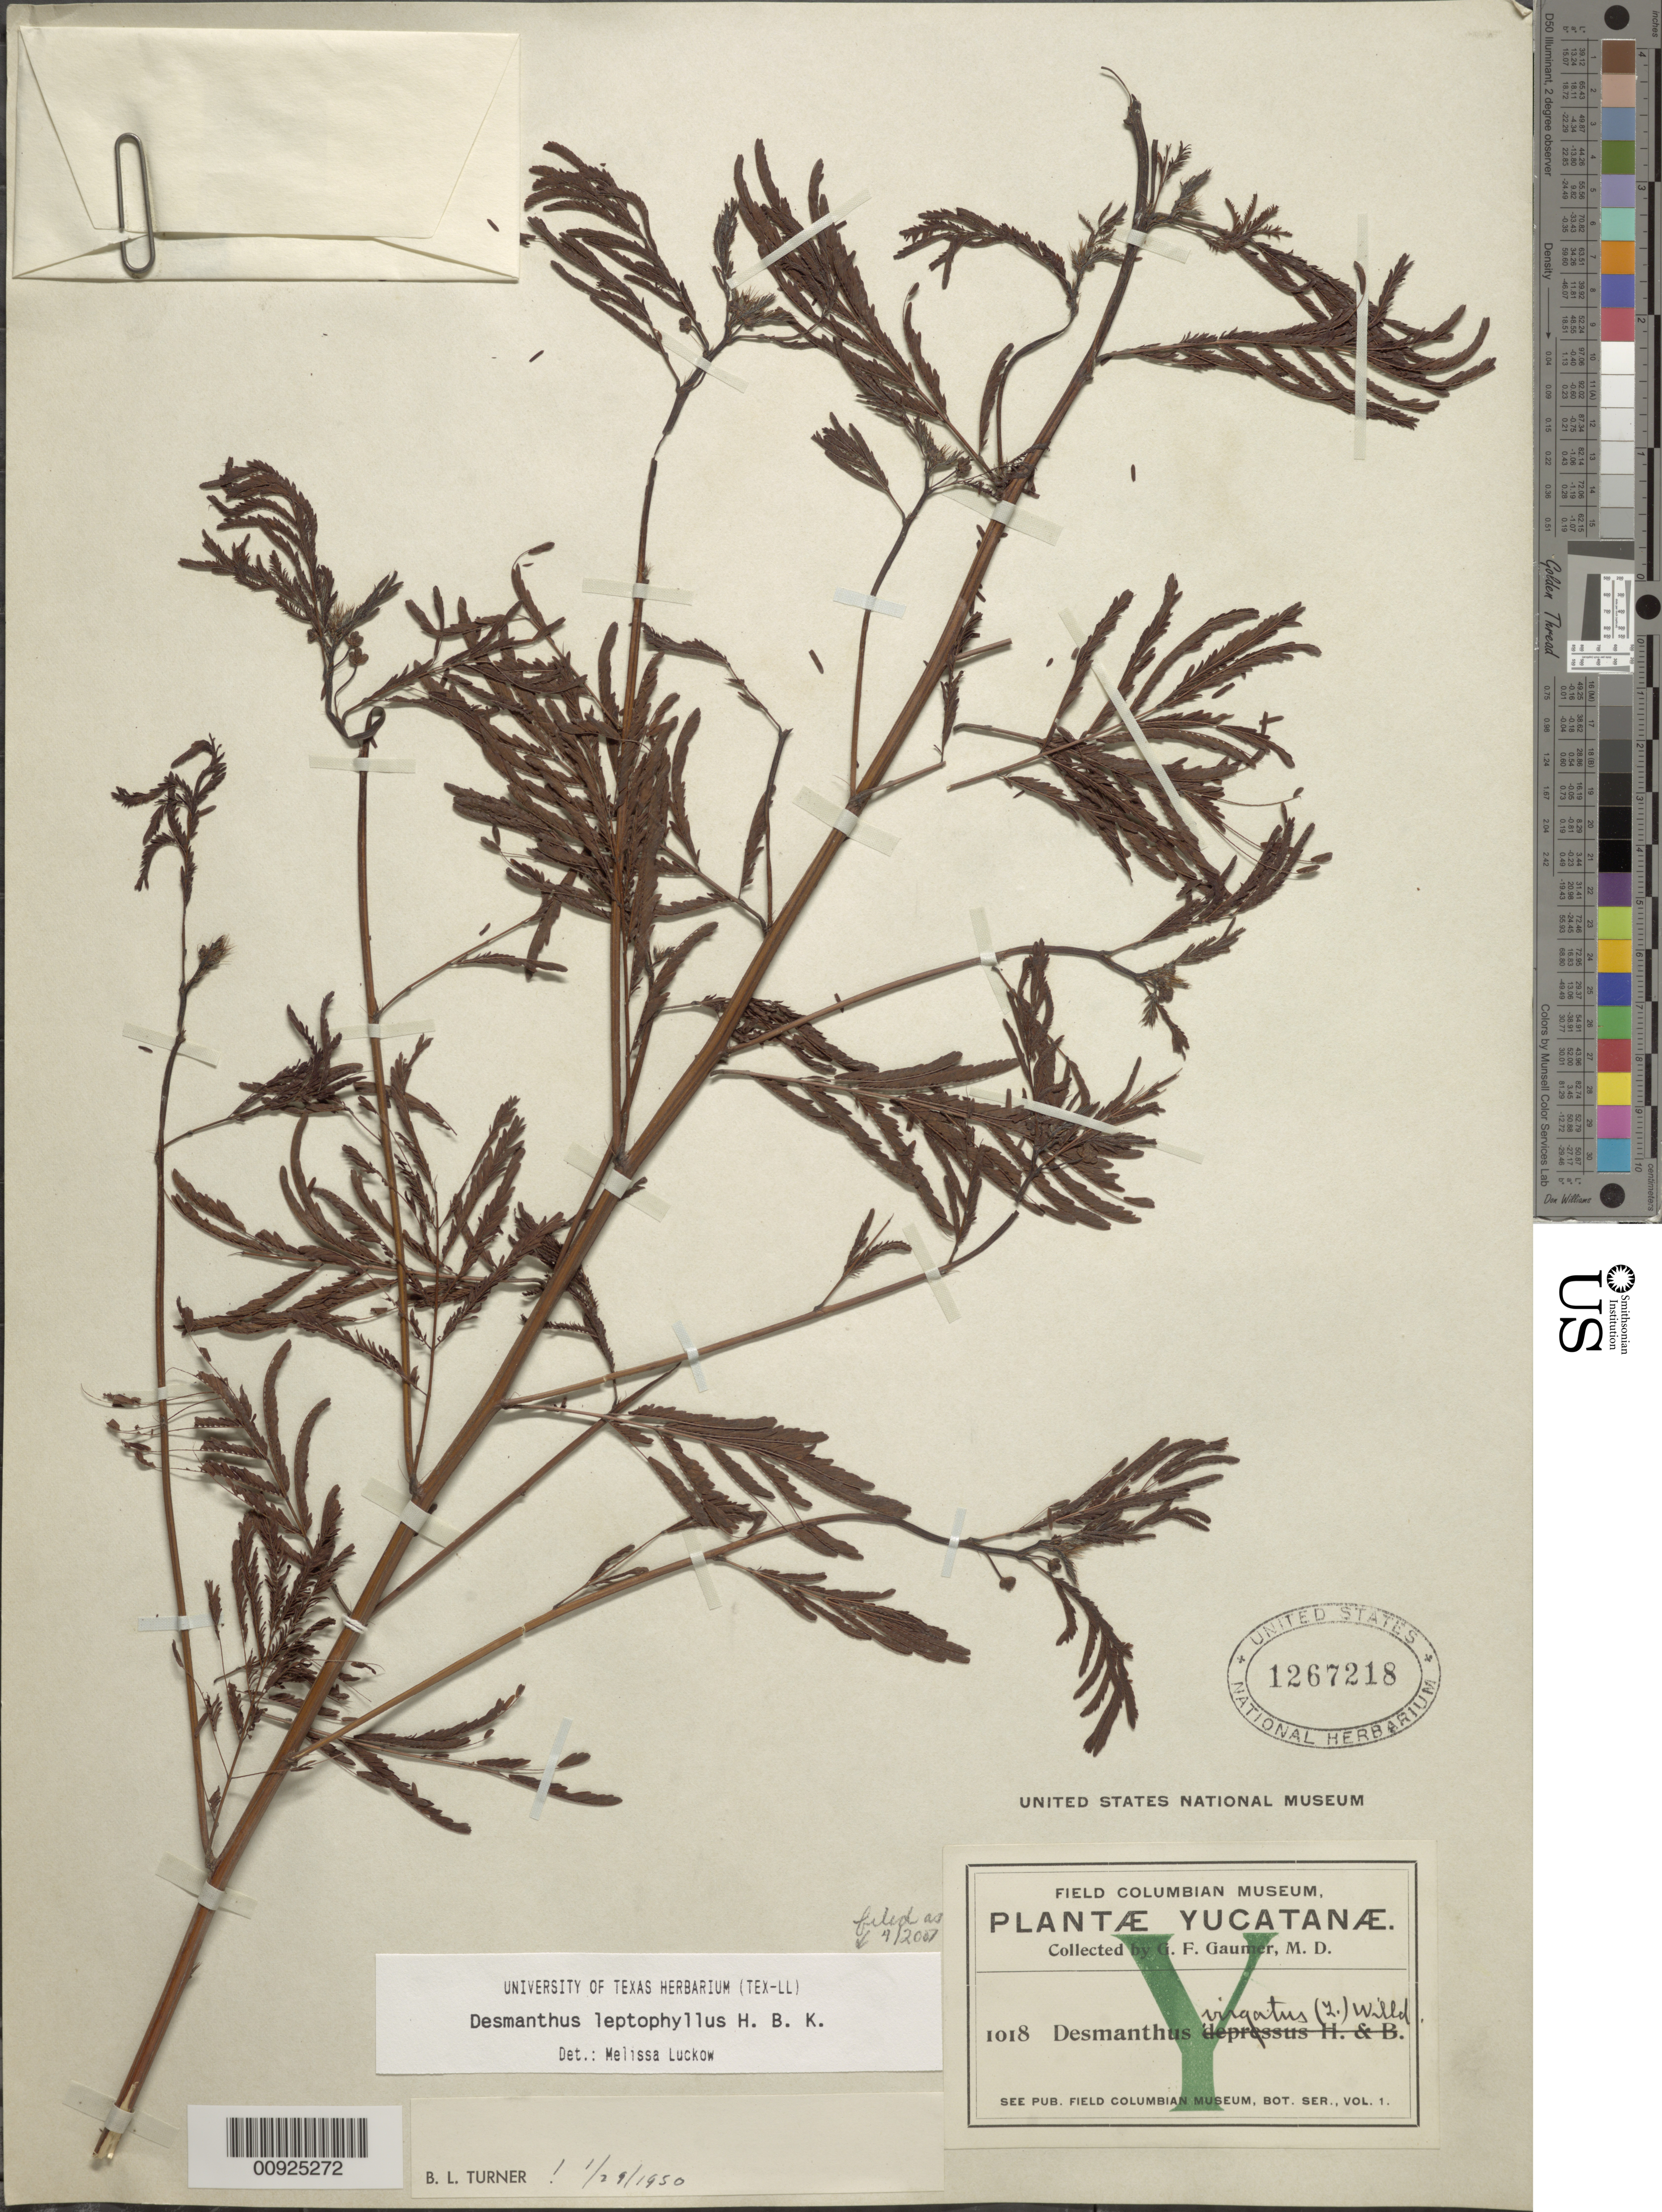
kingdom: Plantae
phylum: Tracheophyta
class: Magnoliopsida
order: Fabales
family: Fabaceae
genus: Desmanthus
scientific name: Desmanthus leptophyllus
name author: Kunth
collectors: G. F. Gaumer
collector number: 1018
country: Mexico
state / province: Yucatán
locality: Yucatán.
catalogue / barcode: US 1267218